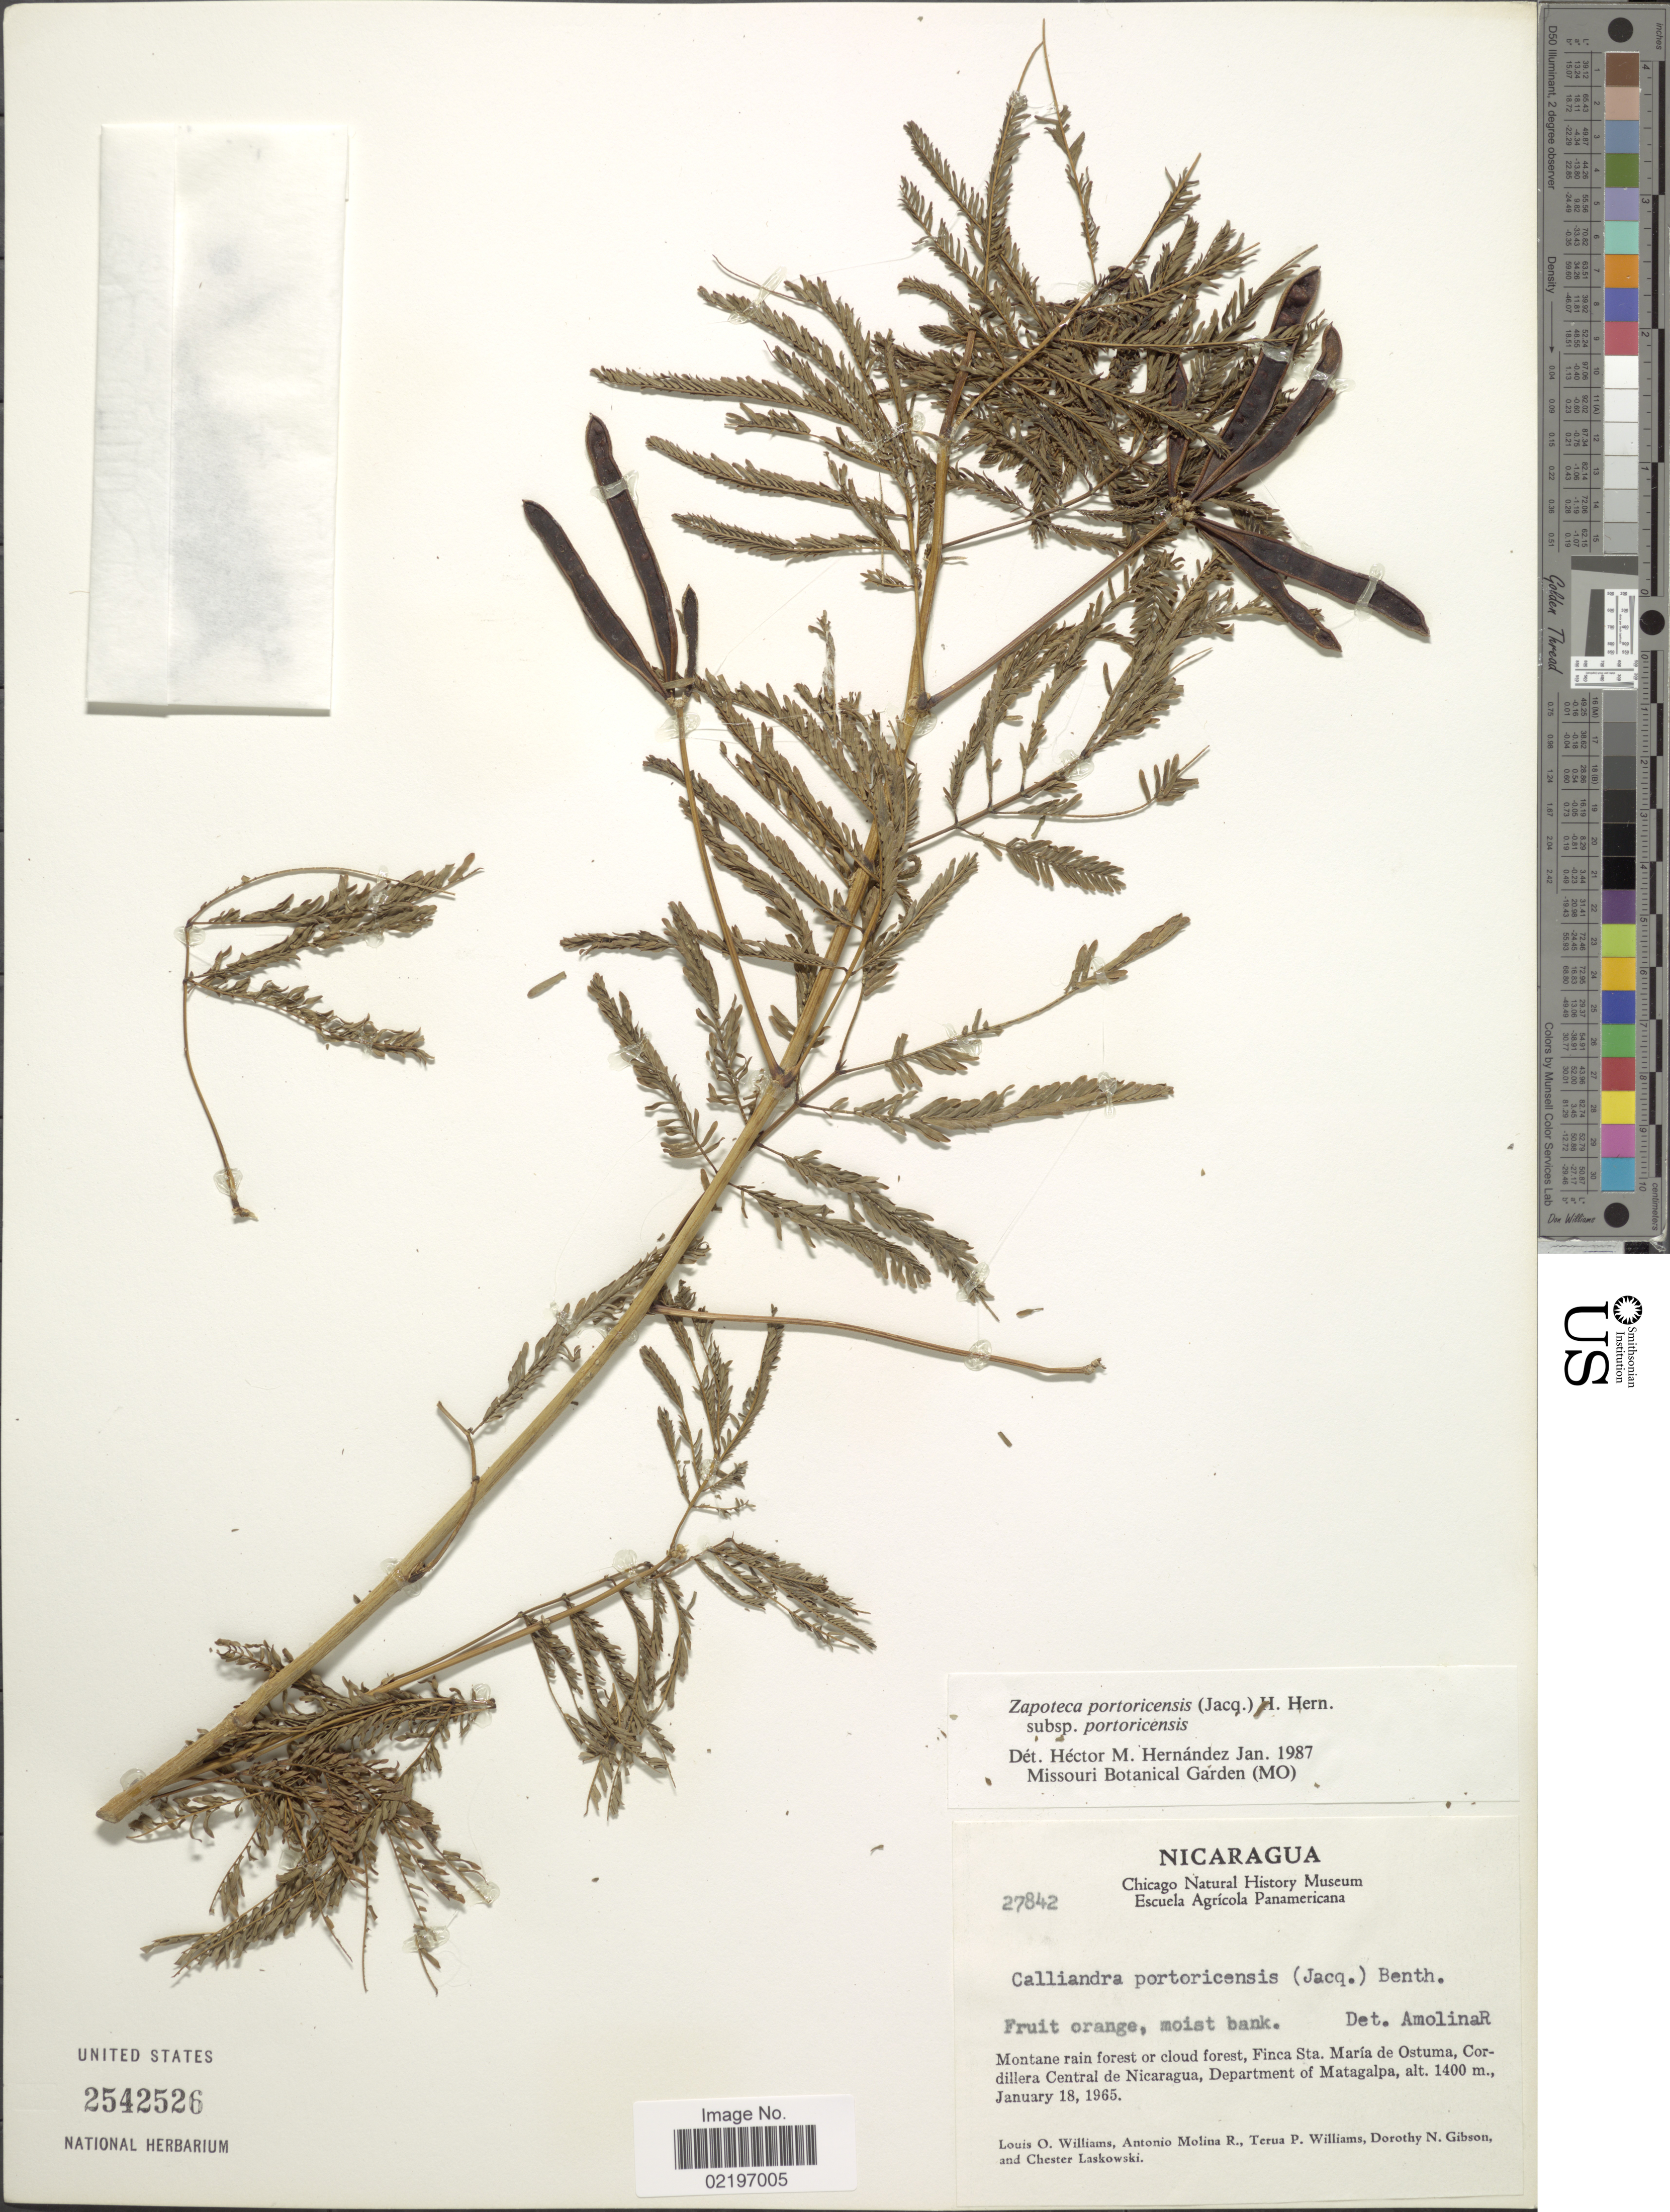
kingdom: Plantae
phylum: Tracheophyta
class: Magnoliopsida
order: Fabales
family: Fabaceae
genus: Zapoteca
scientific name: Zapoteca portoricensis subsp. portoricensis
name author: (Jacq.) H.M. Hern.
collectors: L. O. Williams, A. Molina R., T. P. Williams, D. N. Gibson & C. Laskowski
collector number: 18011965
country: Nicaragua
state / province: Matagalpa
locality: Finca St Maria e Ostuma, Cordillera Central de Nicaragua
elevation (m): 1400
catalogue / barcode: US 2542526